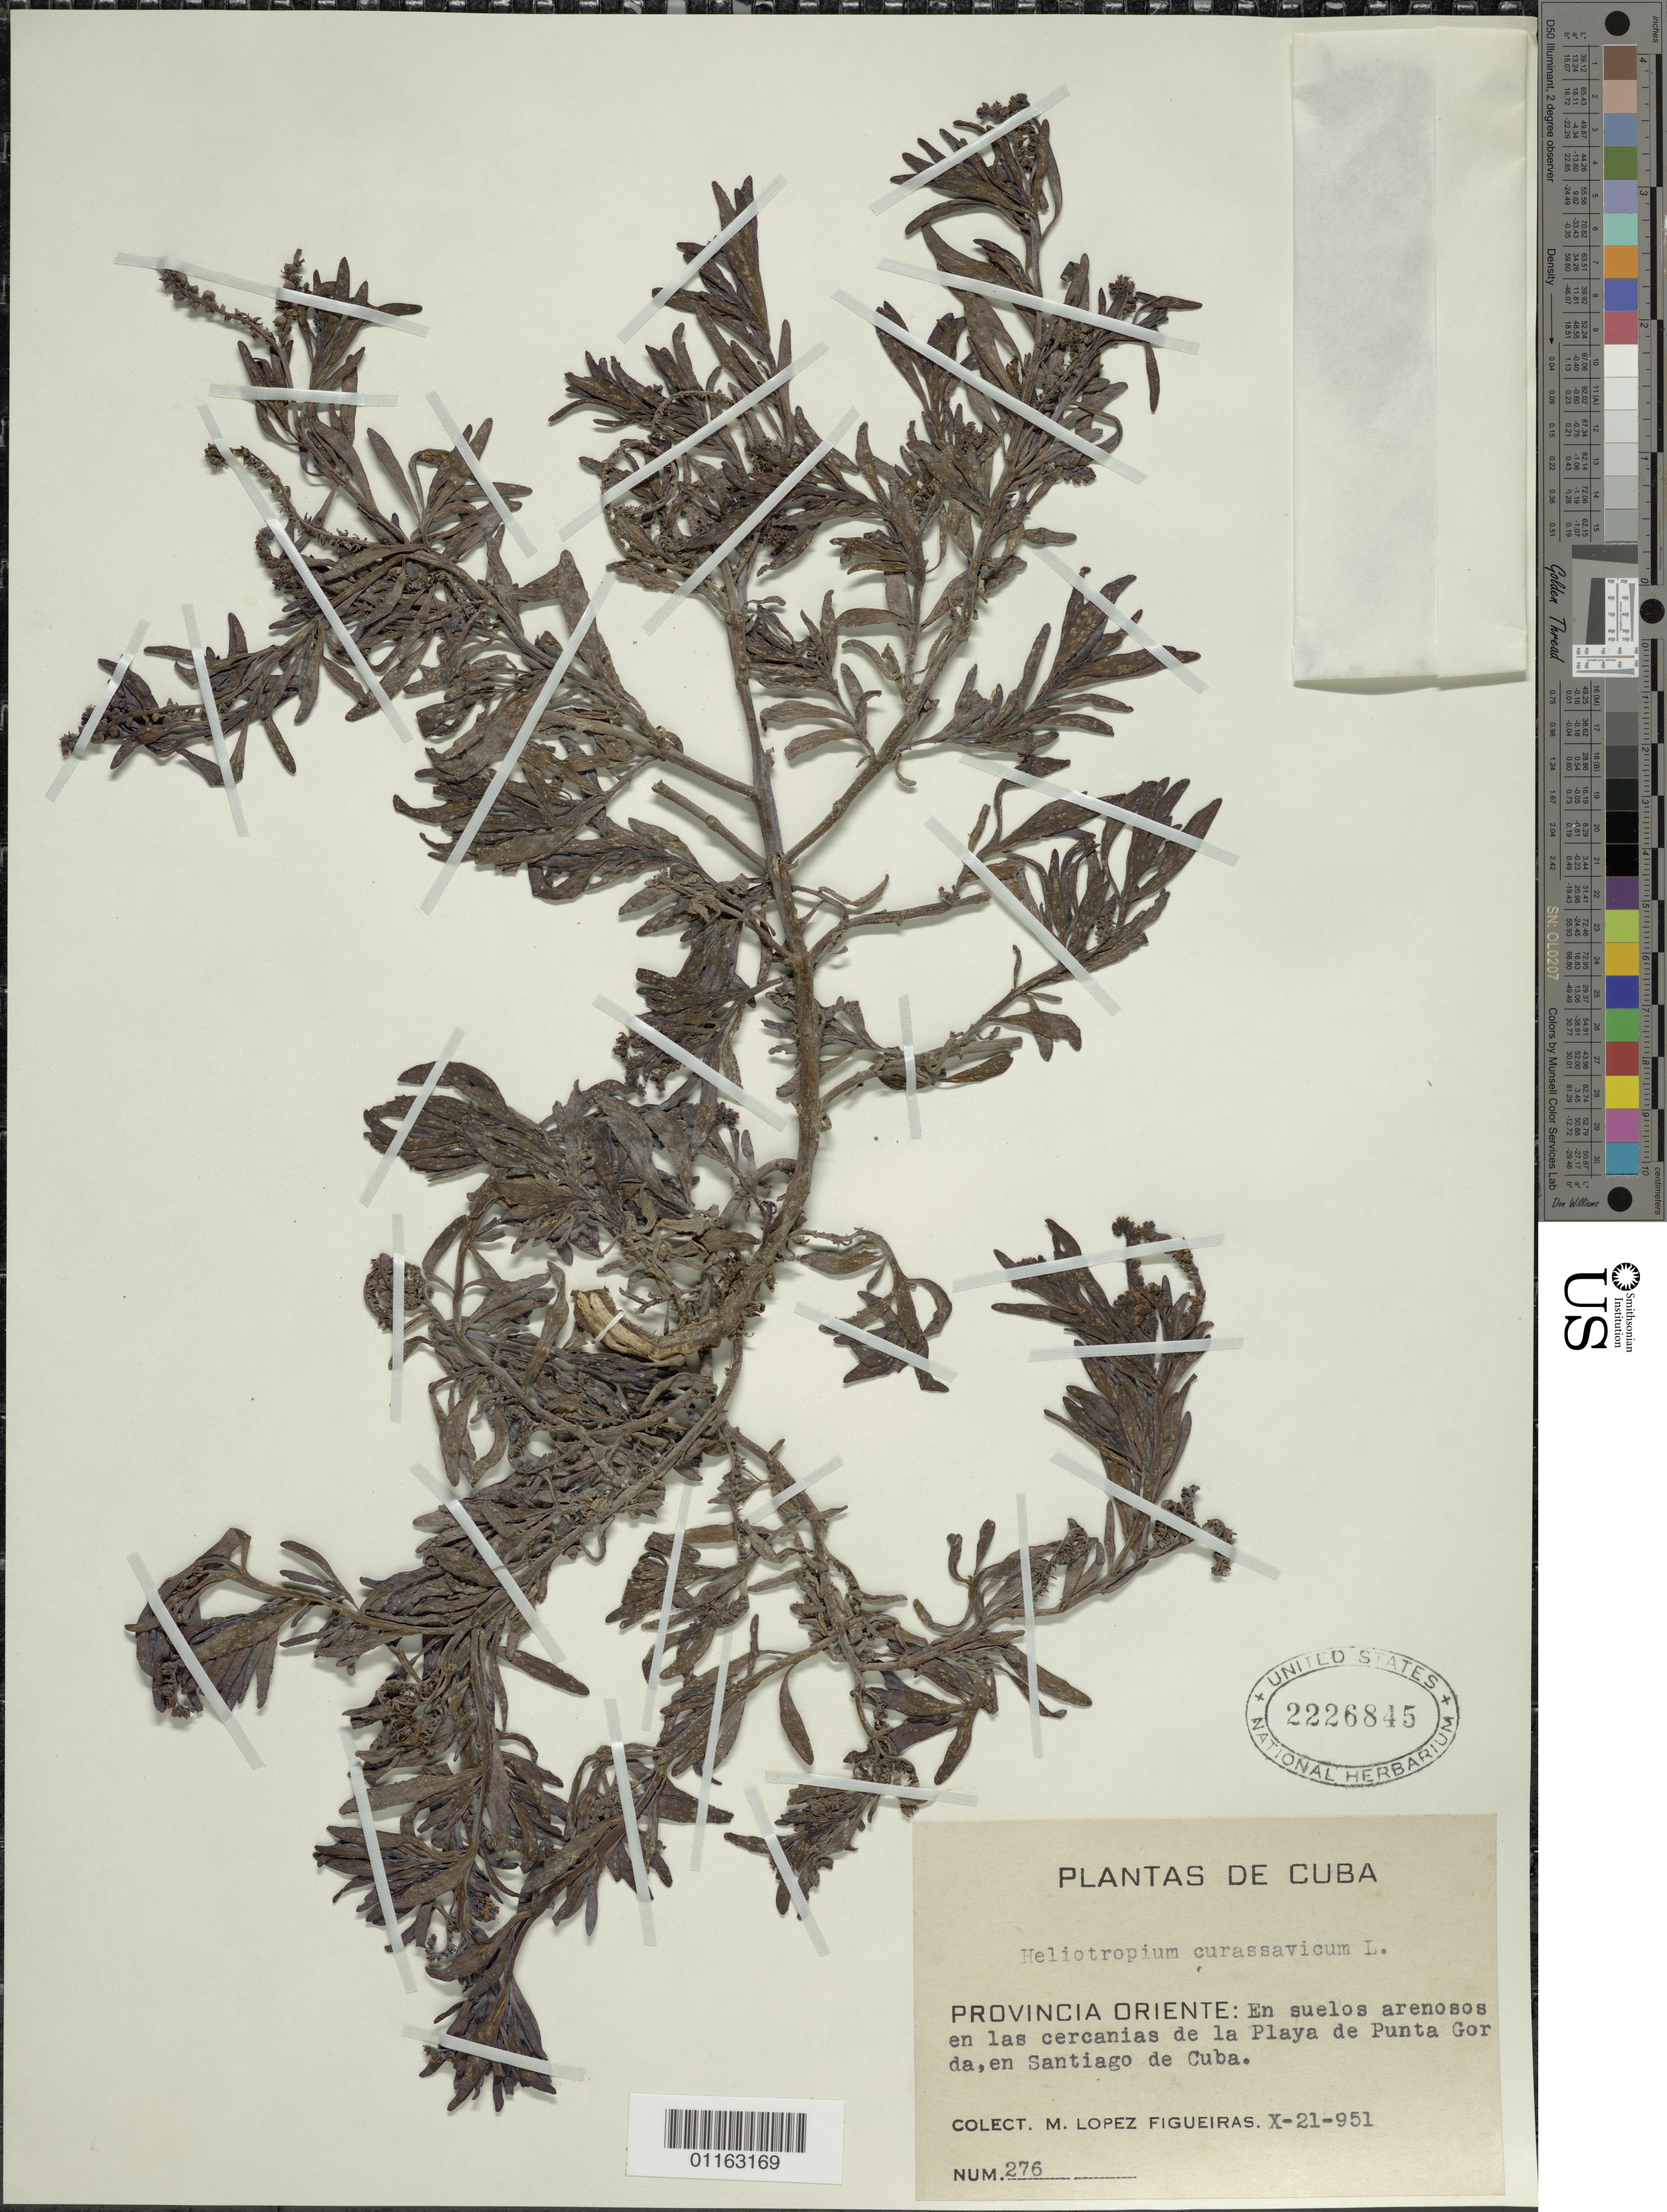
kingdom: Plantae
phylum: Tracheophyta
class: Magnoliopsida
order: Boraginales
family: Heliotropiaceae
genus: Heliotropium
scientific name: Heliotropium curassavicum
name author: L.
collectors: M. López Figueiras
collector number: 276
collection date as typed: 21 Oct 1951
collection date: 1951-10-21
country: Cuba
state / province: Oriente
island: Cuba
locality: En suelos arenosos en las cercanias de la Playa de Punta Gorda, en Santiago de Cuba.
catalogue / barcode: US 2226845